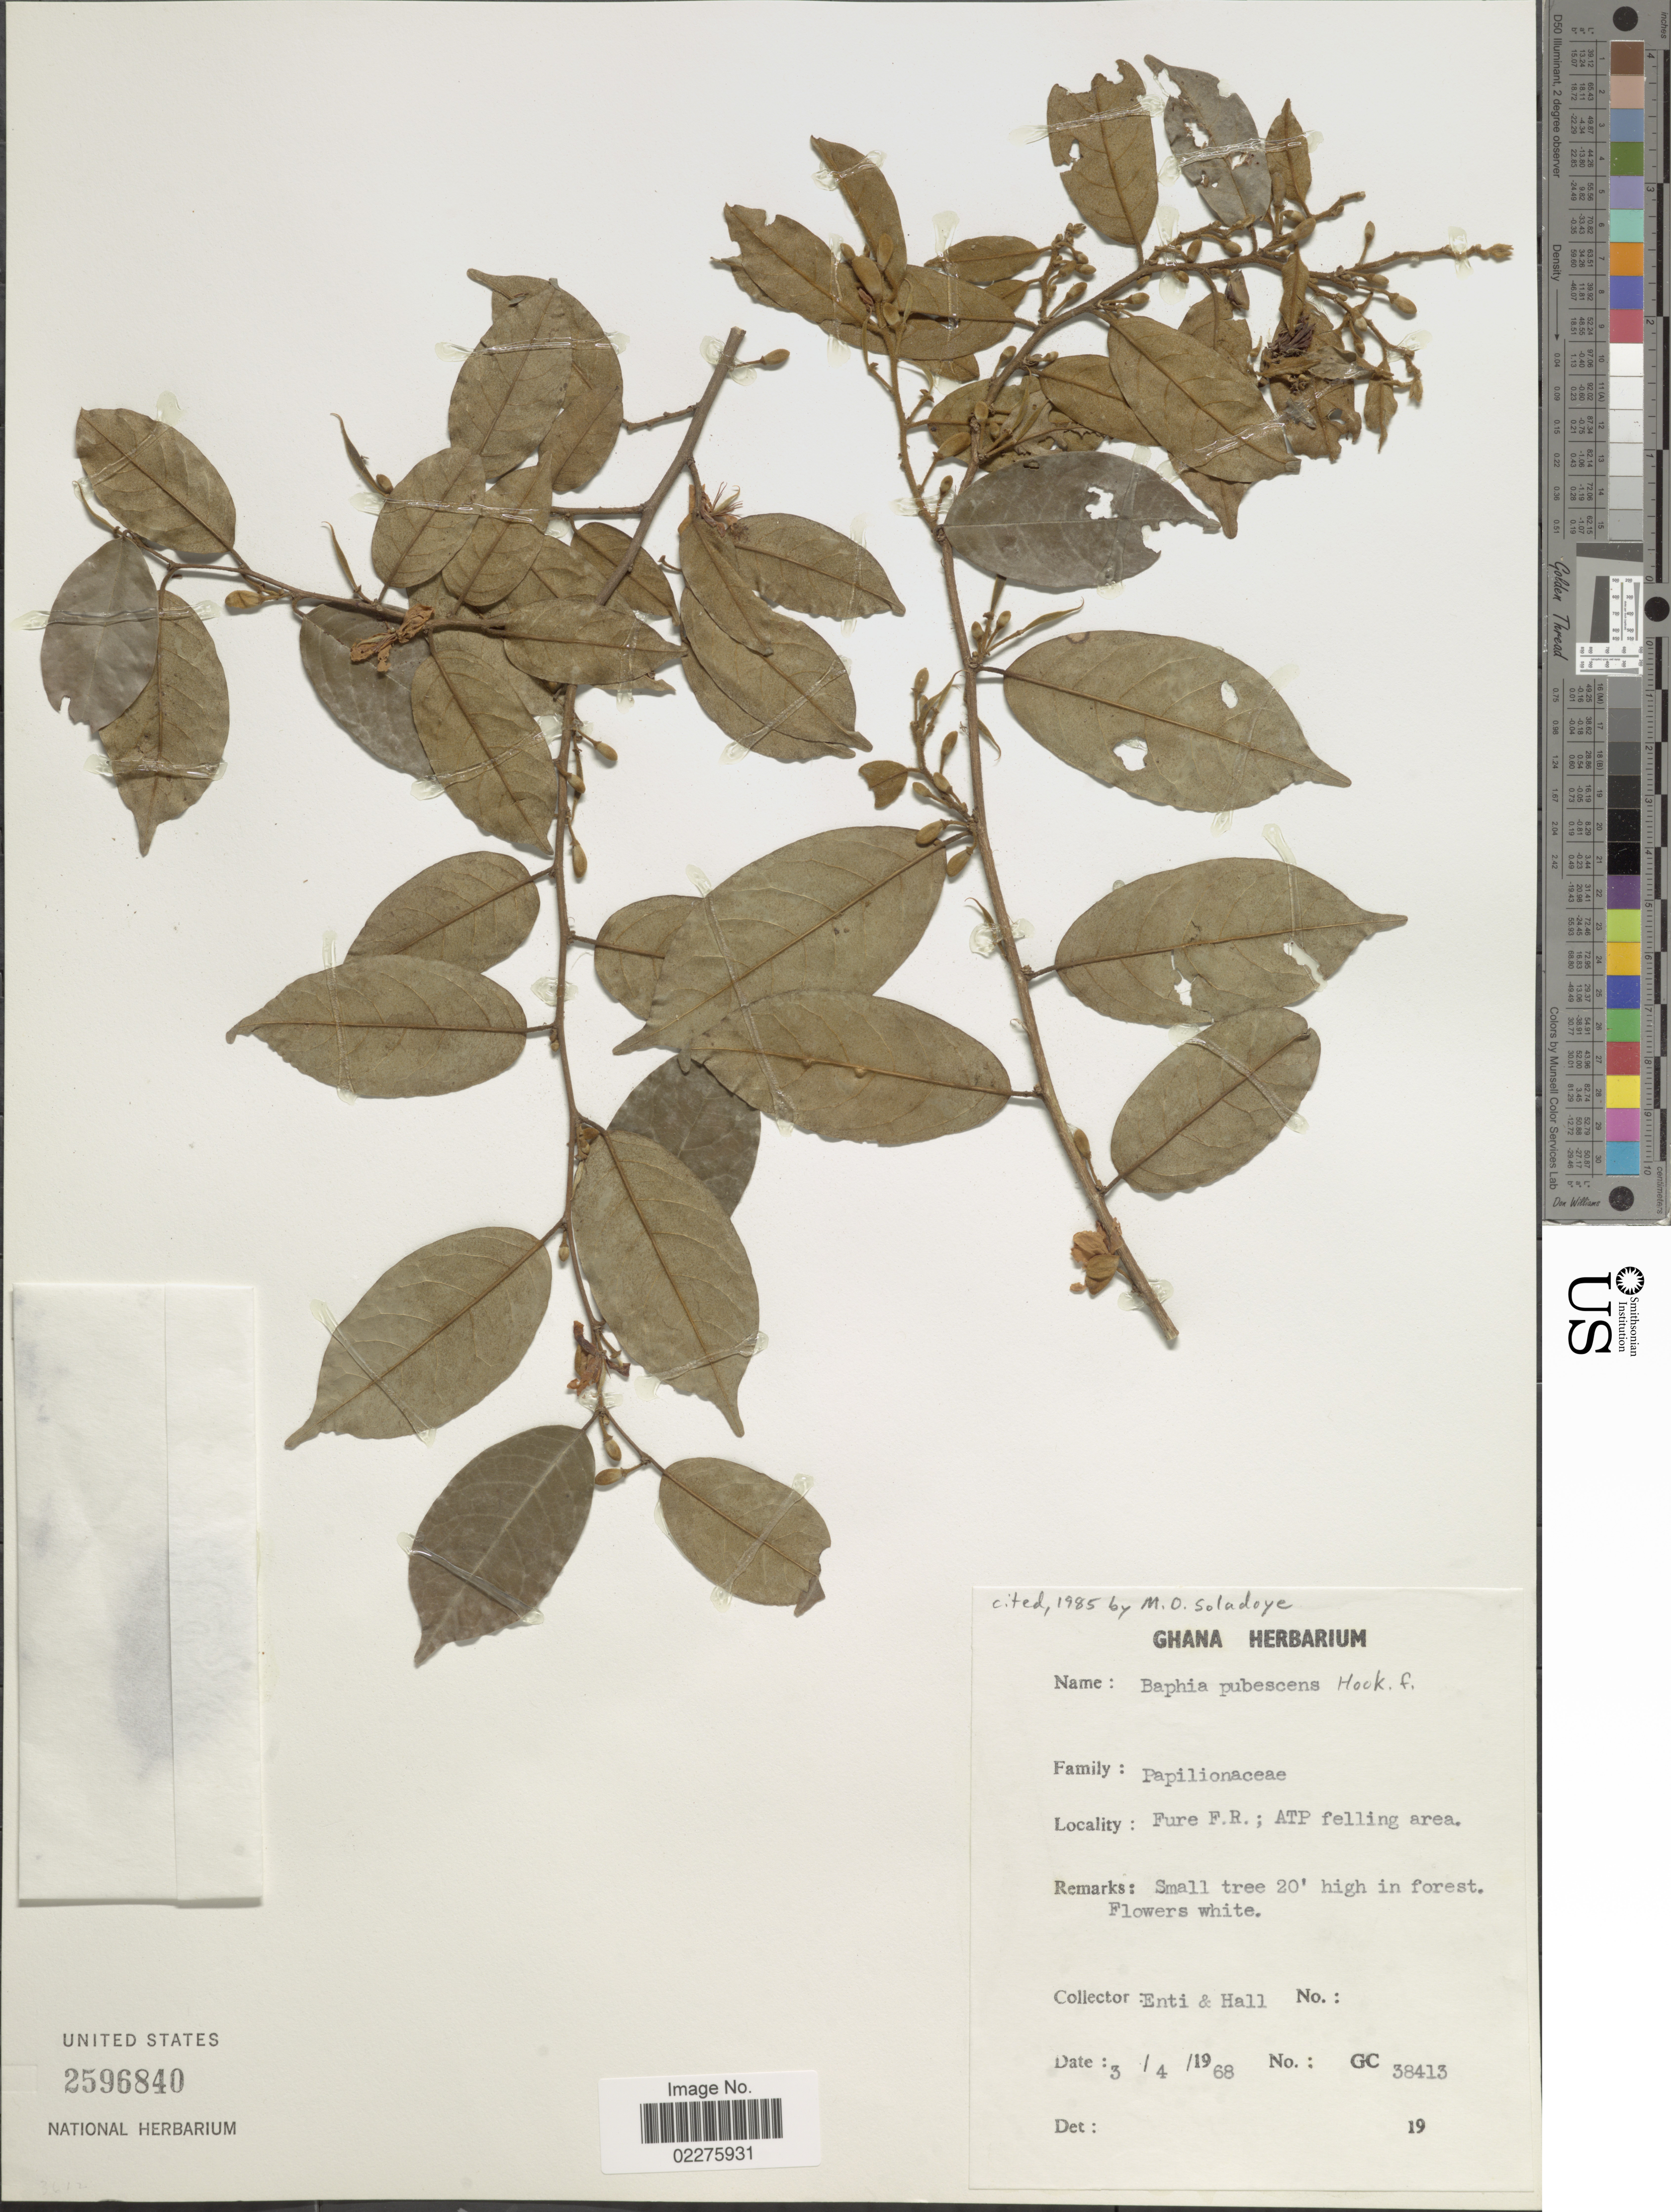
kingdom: Plantae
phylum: Tracheophyta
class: Magnoliopsida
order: Fabales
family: Fabaceae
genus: Baphia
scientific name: Baphia pubescens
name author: Hook. f.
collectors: A. Enti & -- Hall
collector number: GC38413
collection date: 1968-04-01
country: Ghana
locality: Fure F.R., ATP felling area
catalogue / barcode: US 2596840